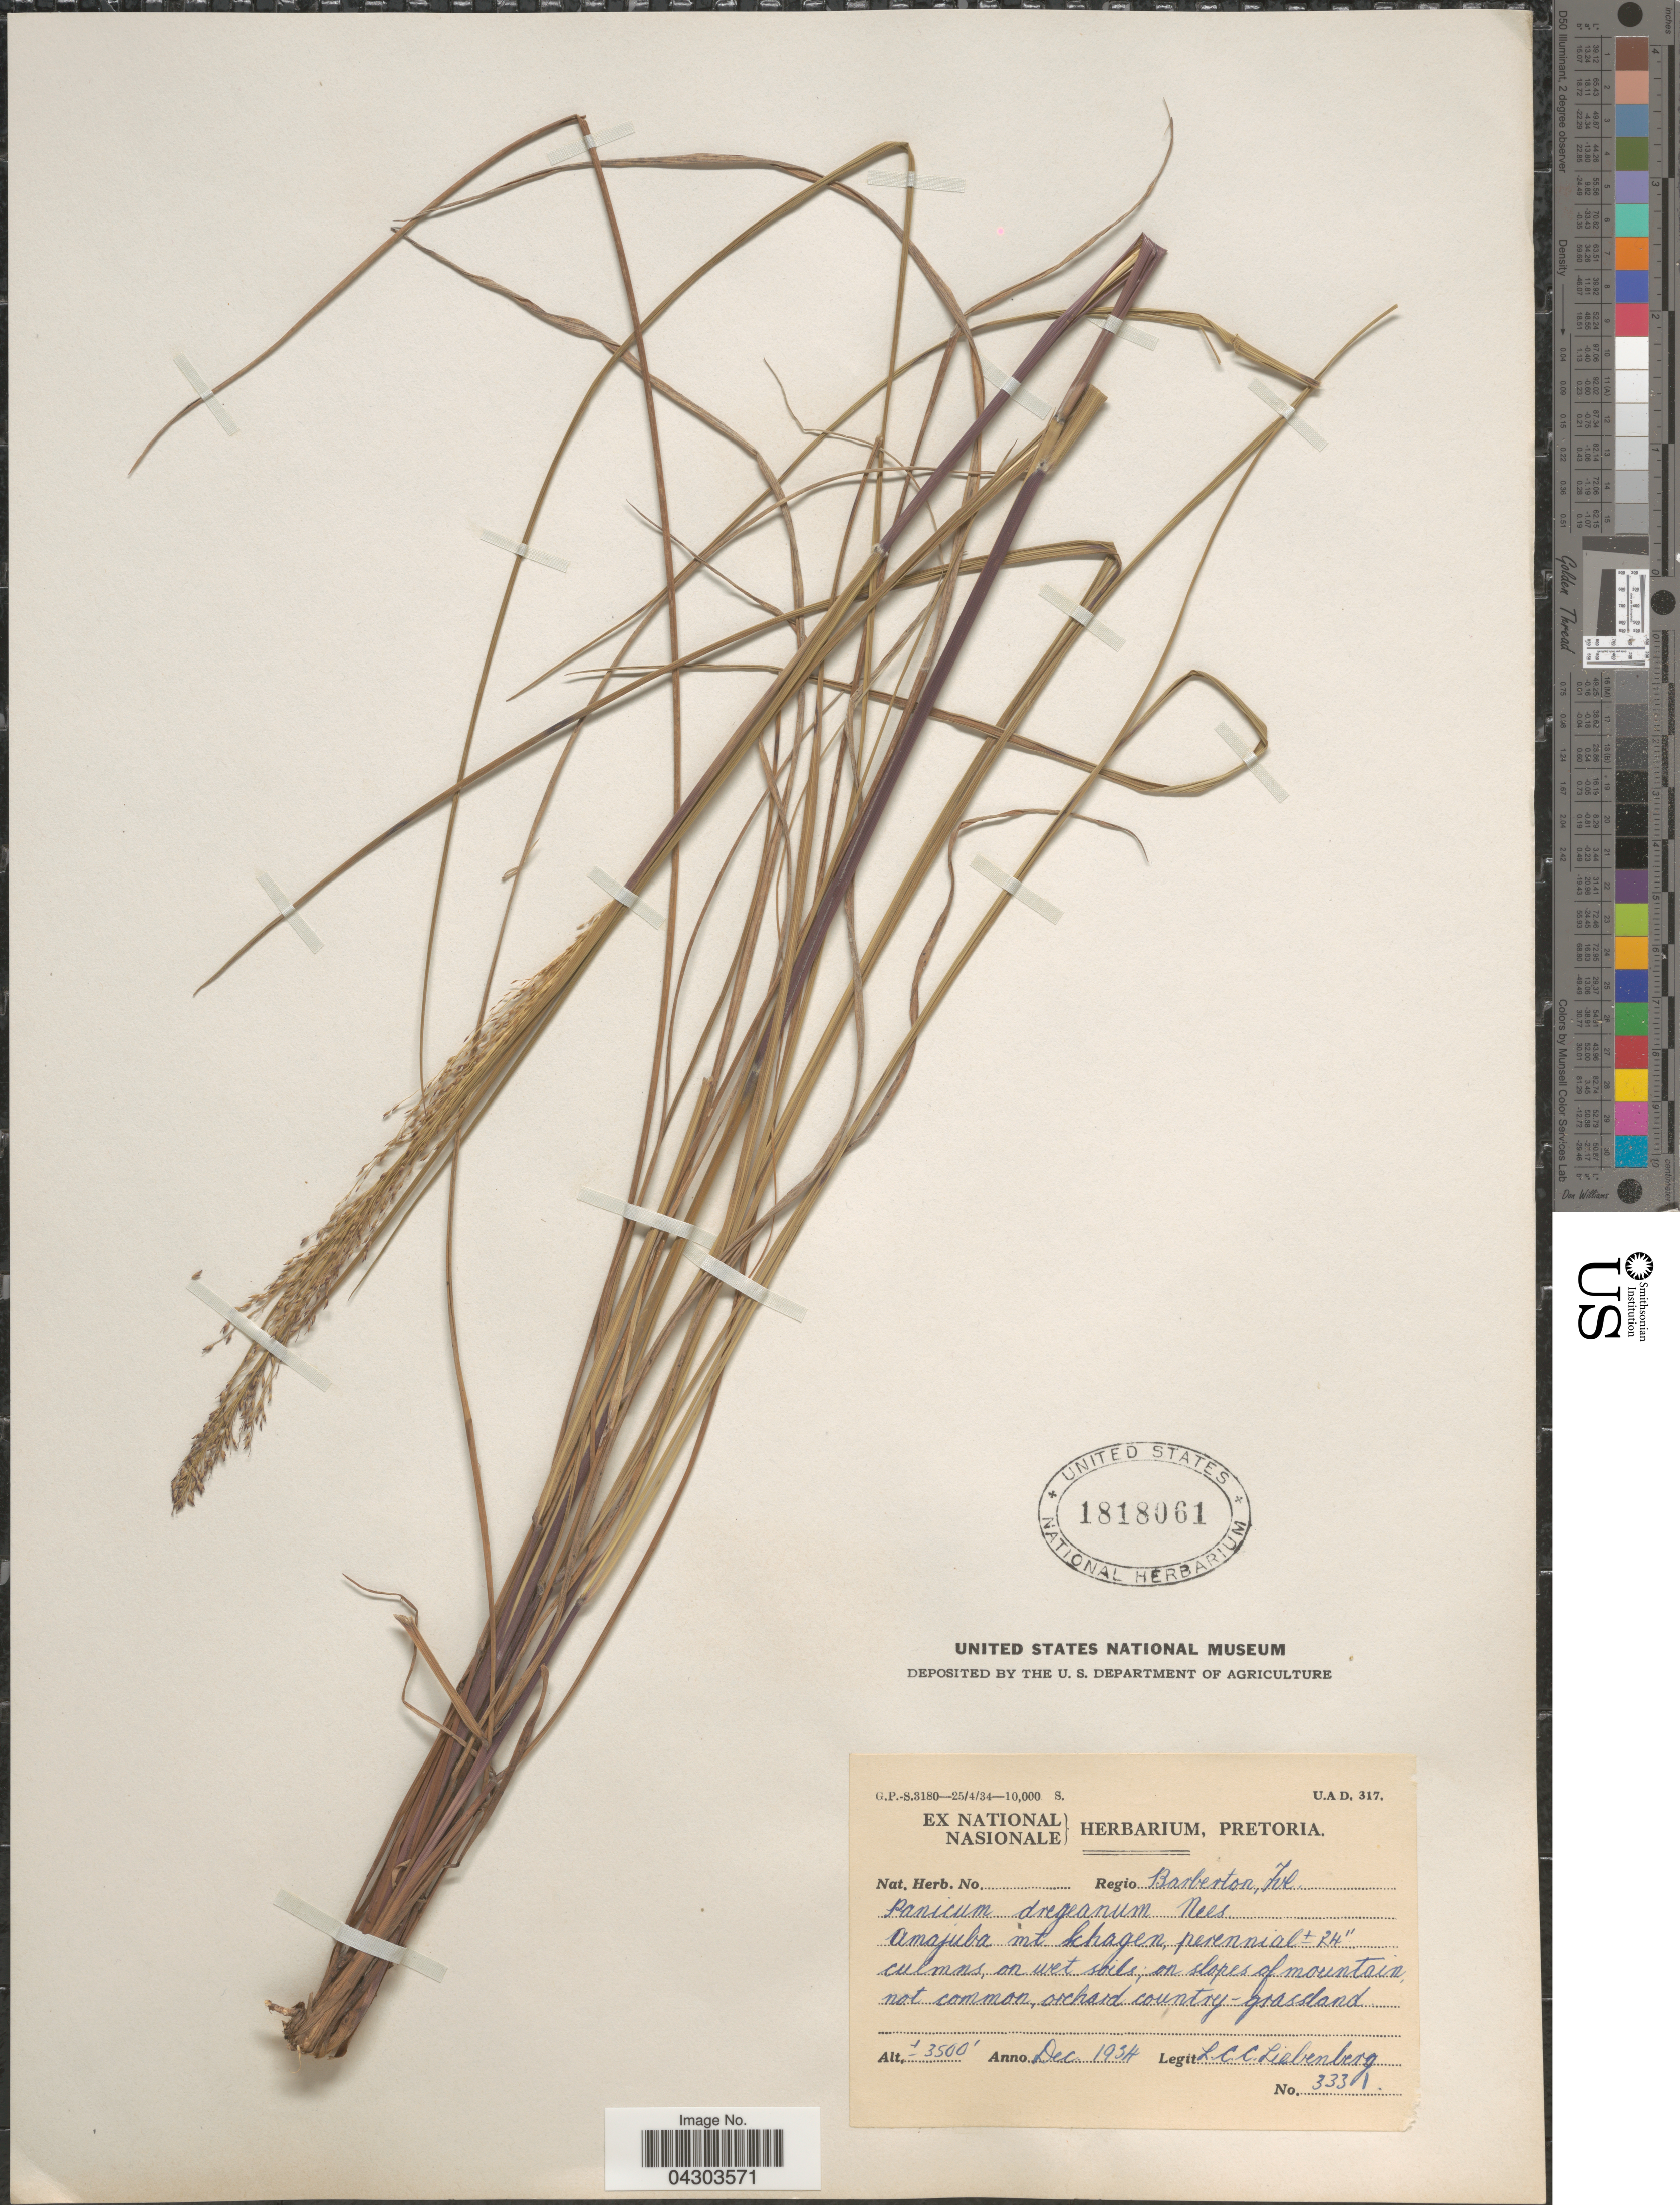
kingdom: Plantae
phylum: Tracheophyta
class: Liliopsida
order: Poales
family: Poaceae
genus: Panicum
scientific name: Panicum dregeanum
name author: Nees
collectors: L. Liebenberg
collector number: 3331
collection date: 1934-12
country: South Africa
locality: Regio Barberton, Tvl. Amajuba mt khagen.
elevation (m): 1067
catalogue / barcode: US 1818061